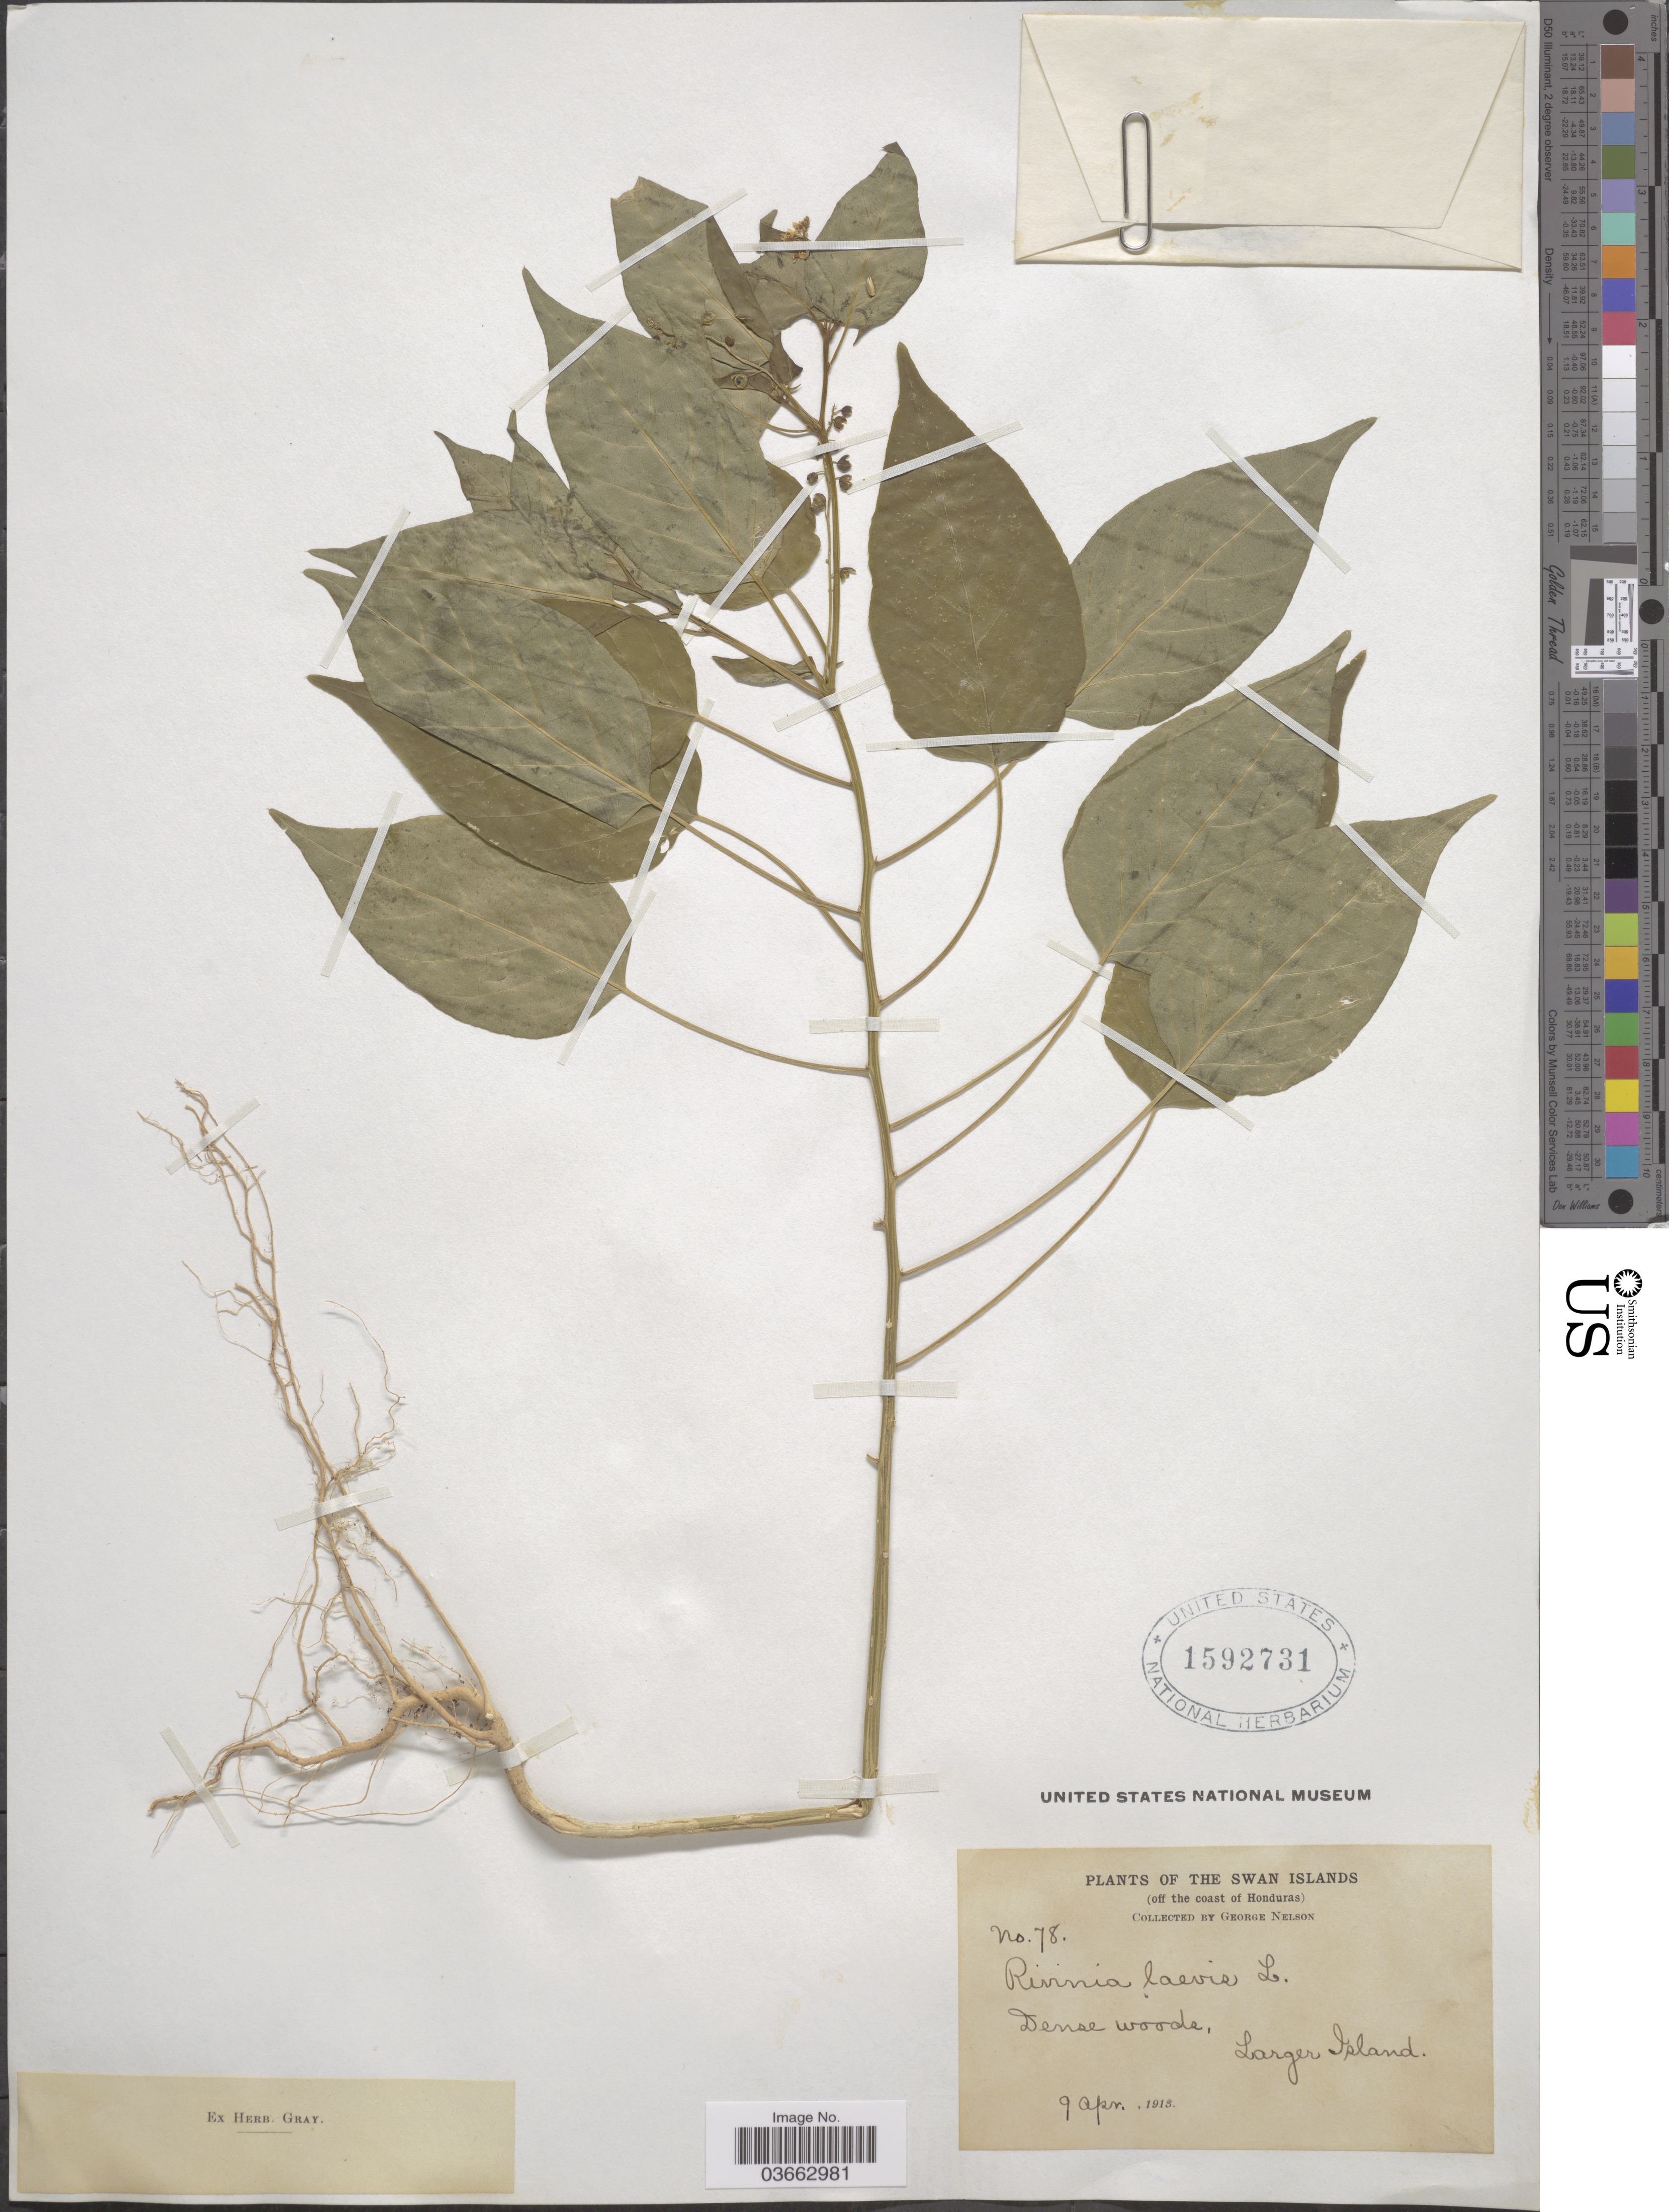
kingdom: Plantae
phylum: Tracheophyta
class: Magnoliopsida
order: Caryophyllales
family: Phytolaccaceae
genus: Rivina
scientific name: Rivina humilis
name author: L.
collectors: G. Nelson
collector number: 78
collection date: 1913-04-09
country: Honduras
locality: The Swan Islands. (off the coast of Honduras). Larger Island.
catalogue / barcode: US 1592731